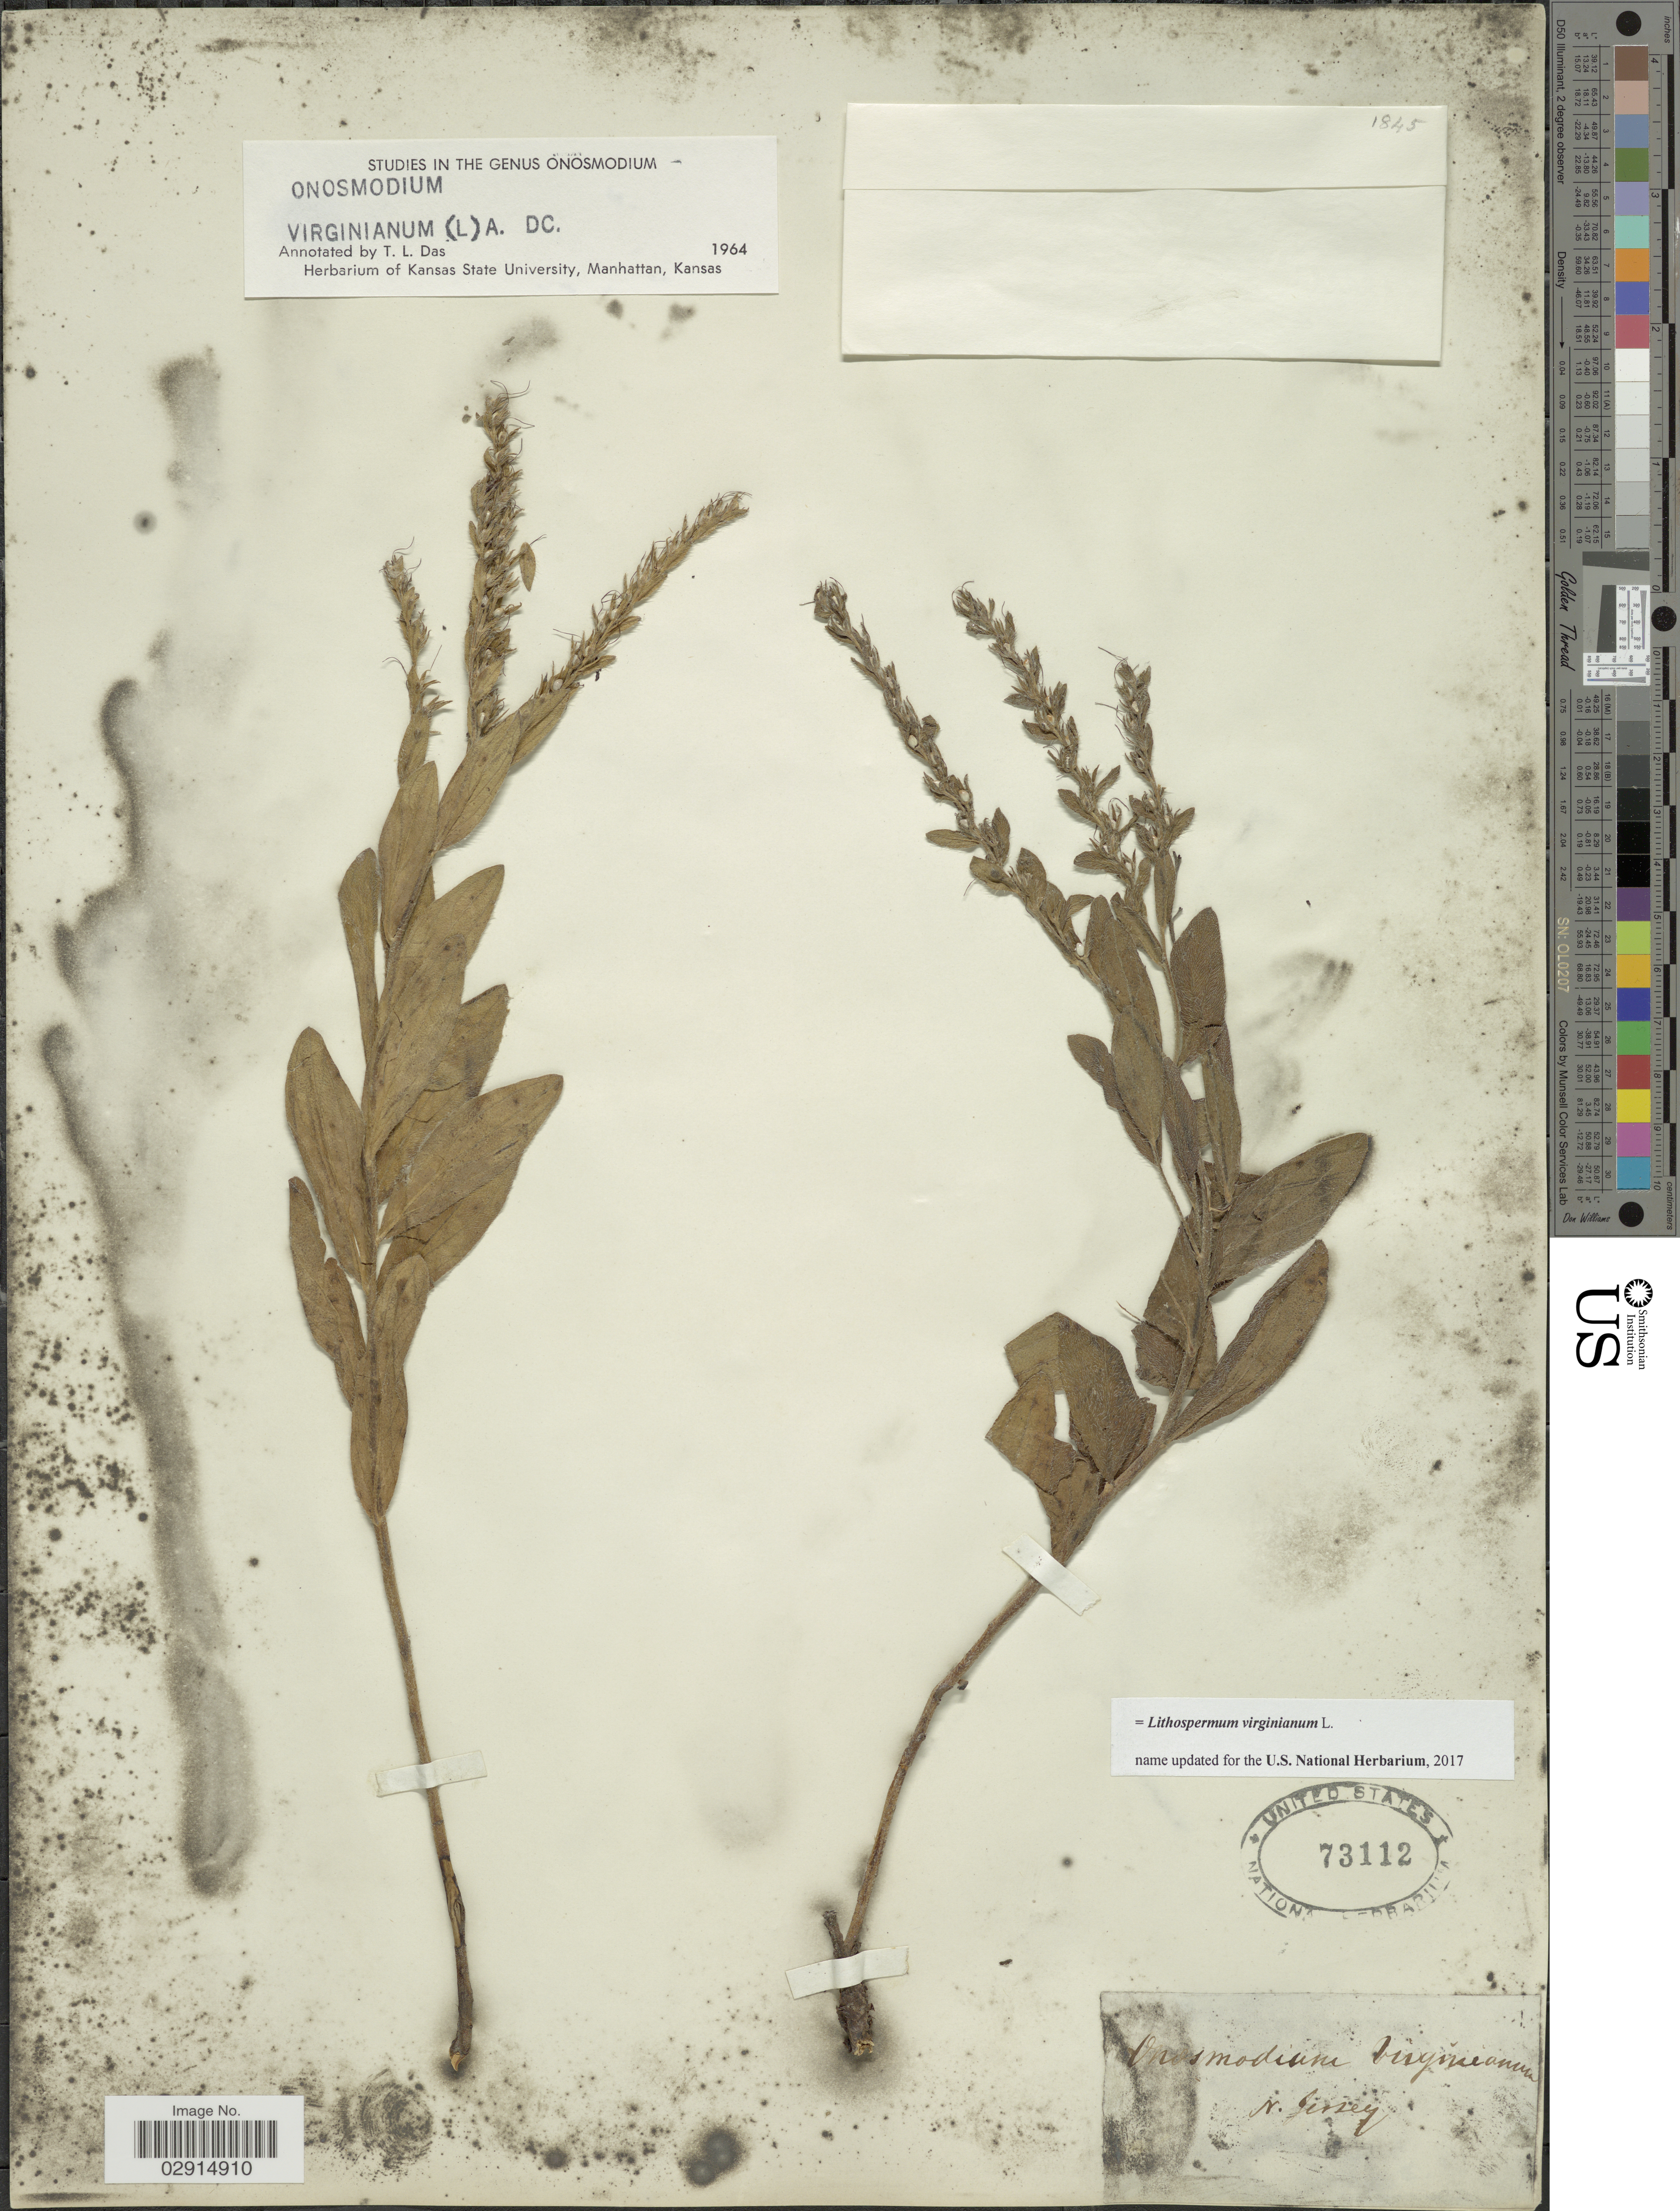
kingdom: Plantae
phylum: Tracheophyta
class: Magnoliopsida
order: Boraginales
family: Boraginaceae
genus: Lithospermum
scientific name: Lithospermum virginianum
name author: L.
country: United States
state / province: New Jersey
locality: N. Jersey.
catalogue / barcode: US 73112